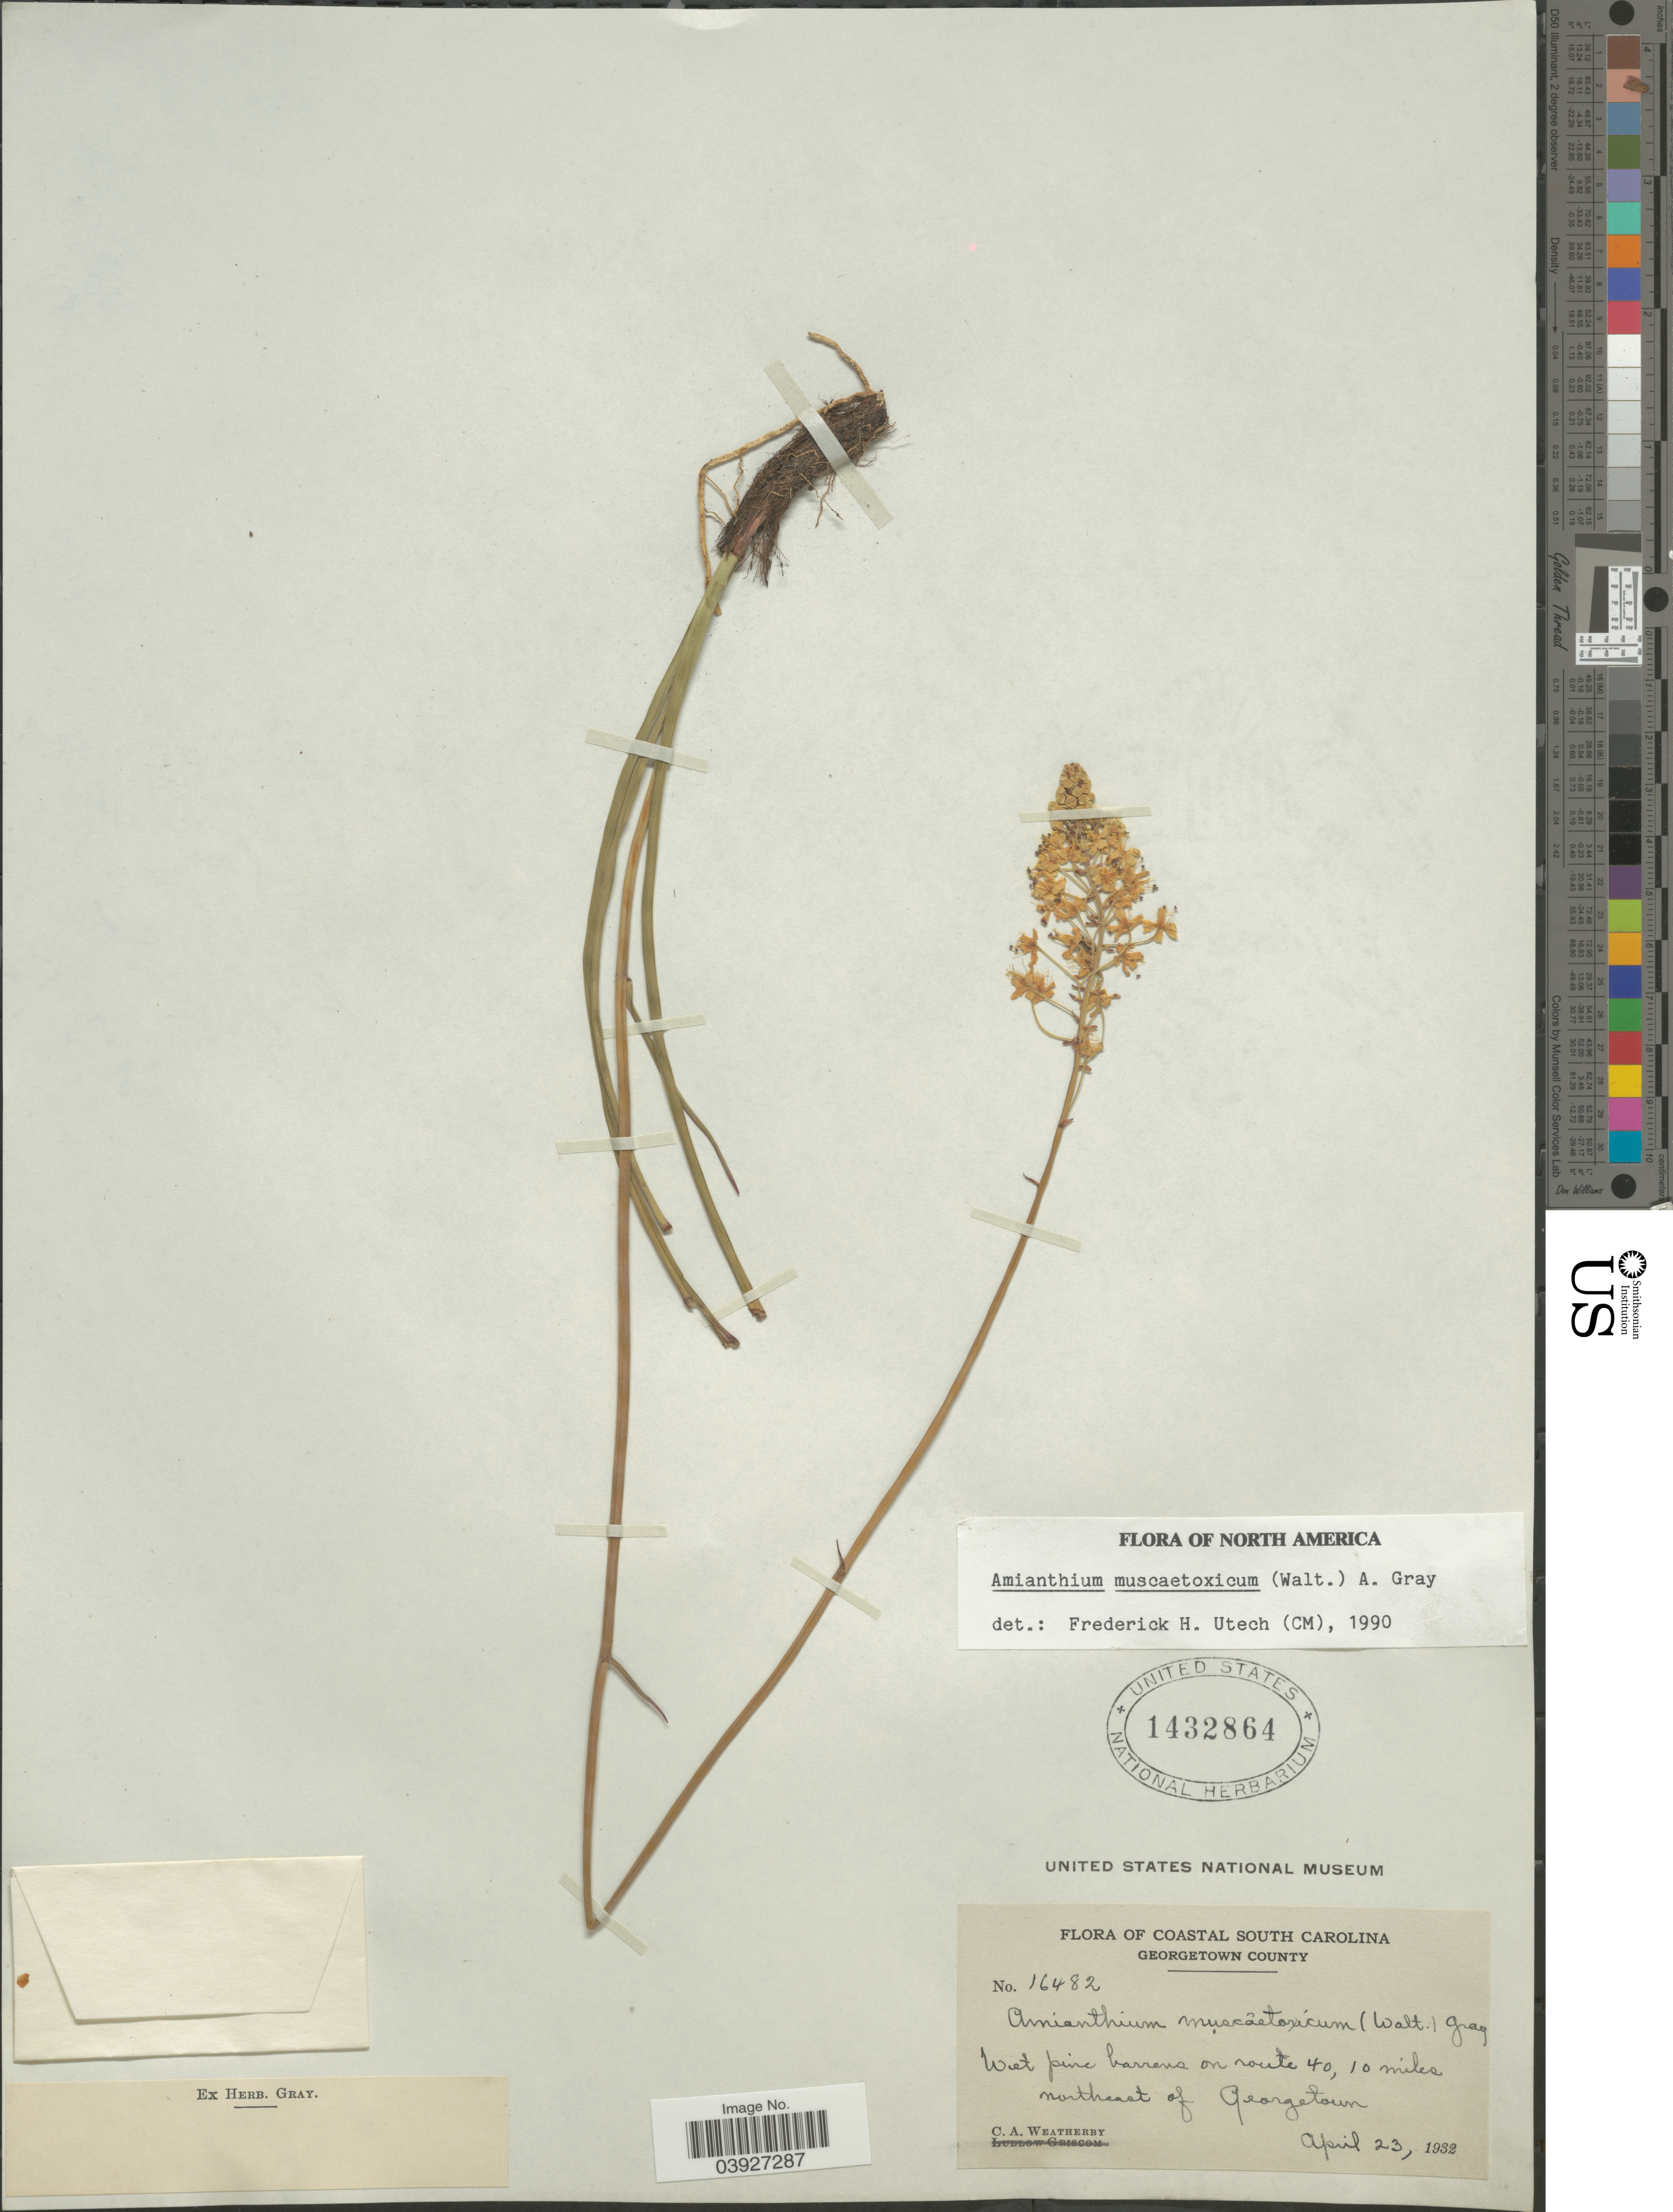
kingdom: Plantae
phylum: Tracheophyta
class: Liliopsida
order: Liliales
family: Melanthiaceae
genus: Amianthium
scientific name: Amianthium muscitoxicum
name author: (Walter) A. Gray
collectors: C. A. Weatherby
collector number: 16482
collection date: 1932-04-23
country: United States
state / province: South Carolina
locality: Coastal South Carolina. Georgetown County. Barrens on route 40, 10 miles northeast of Georgetown.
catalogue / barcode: US 1432864